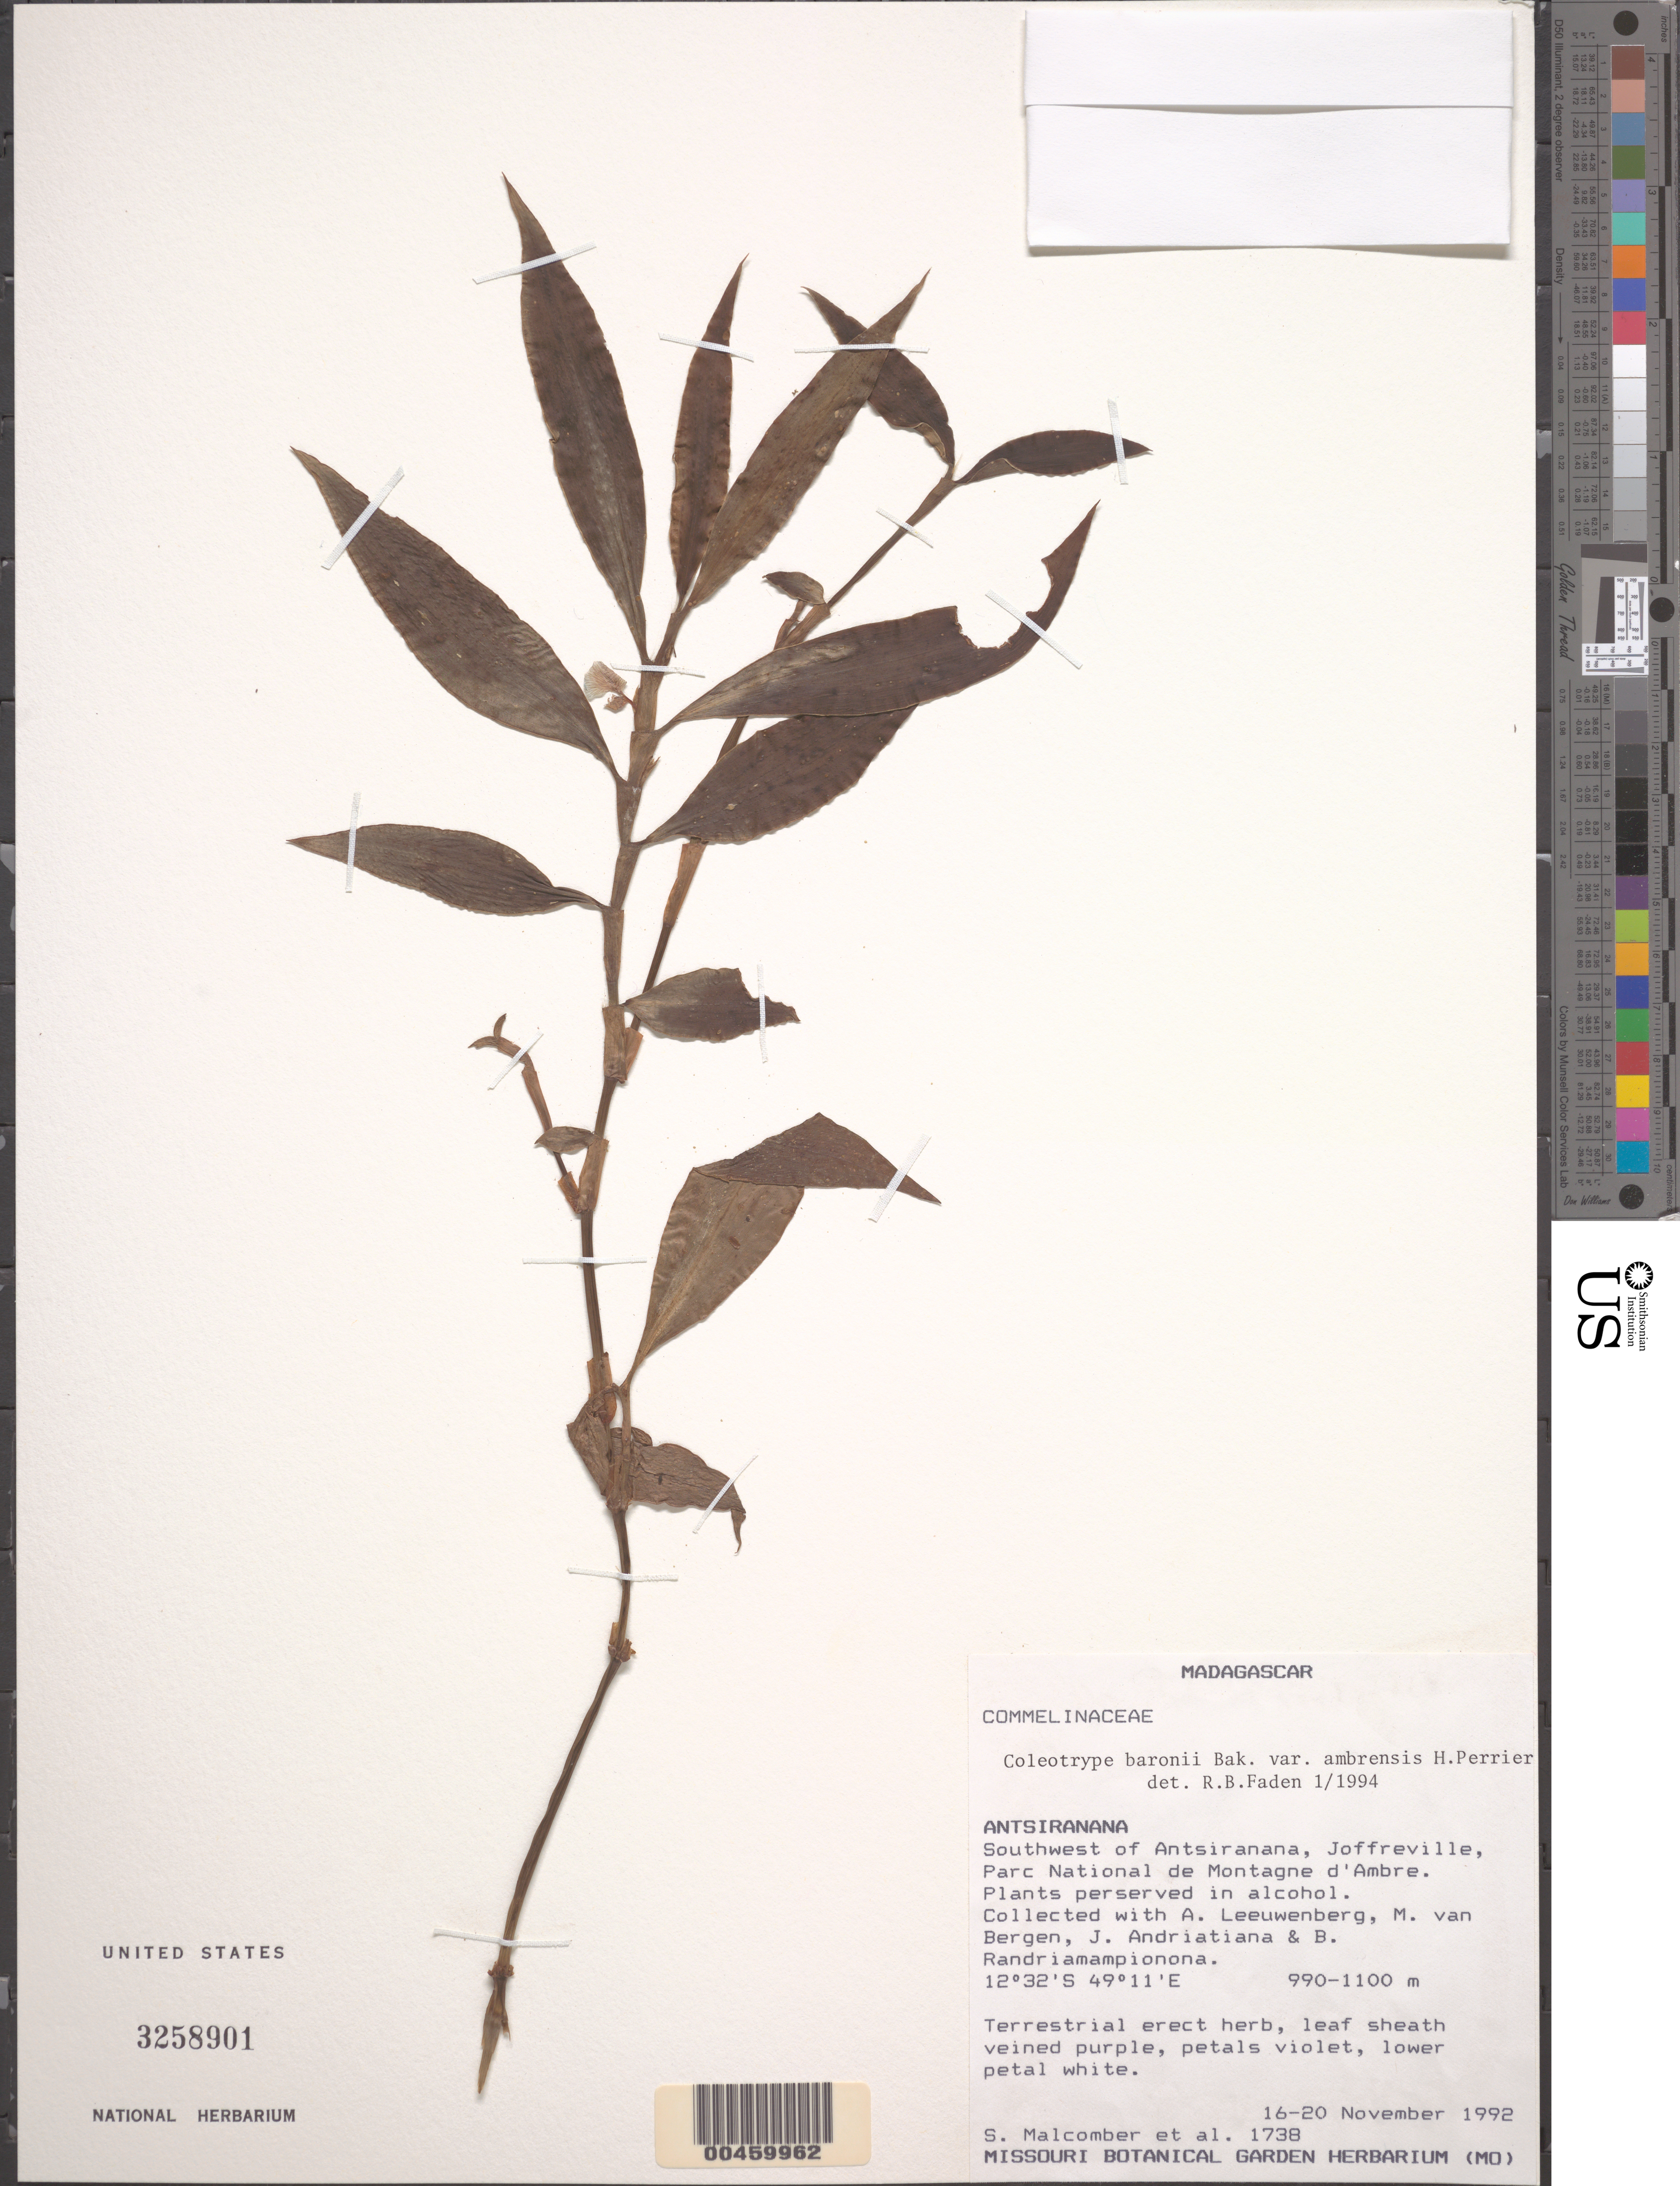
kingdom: Plantae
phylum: Tracheophyta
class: Liliopsida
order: Commelinales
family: Commelinaceae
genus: Coleotrype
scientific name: Coleotrype baronii var. ambrensis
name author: H. Perrier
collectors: S. T. Malcomber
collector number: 1738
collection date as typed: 16 Nov 1992 to 20 Nov 1993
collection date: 1992-11-16/1993-11-20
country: Madagascar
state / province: Diana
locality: Sw of antsiranana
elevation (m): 302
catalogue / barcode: US 3258901